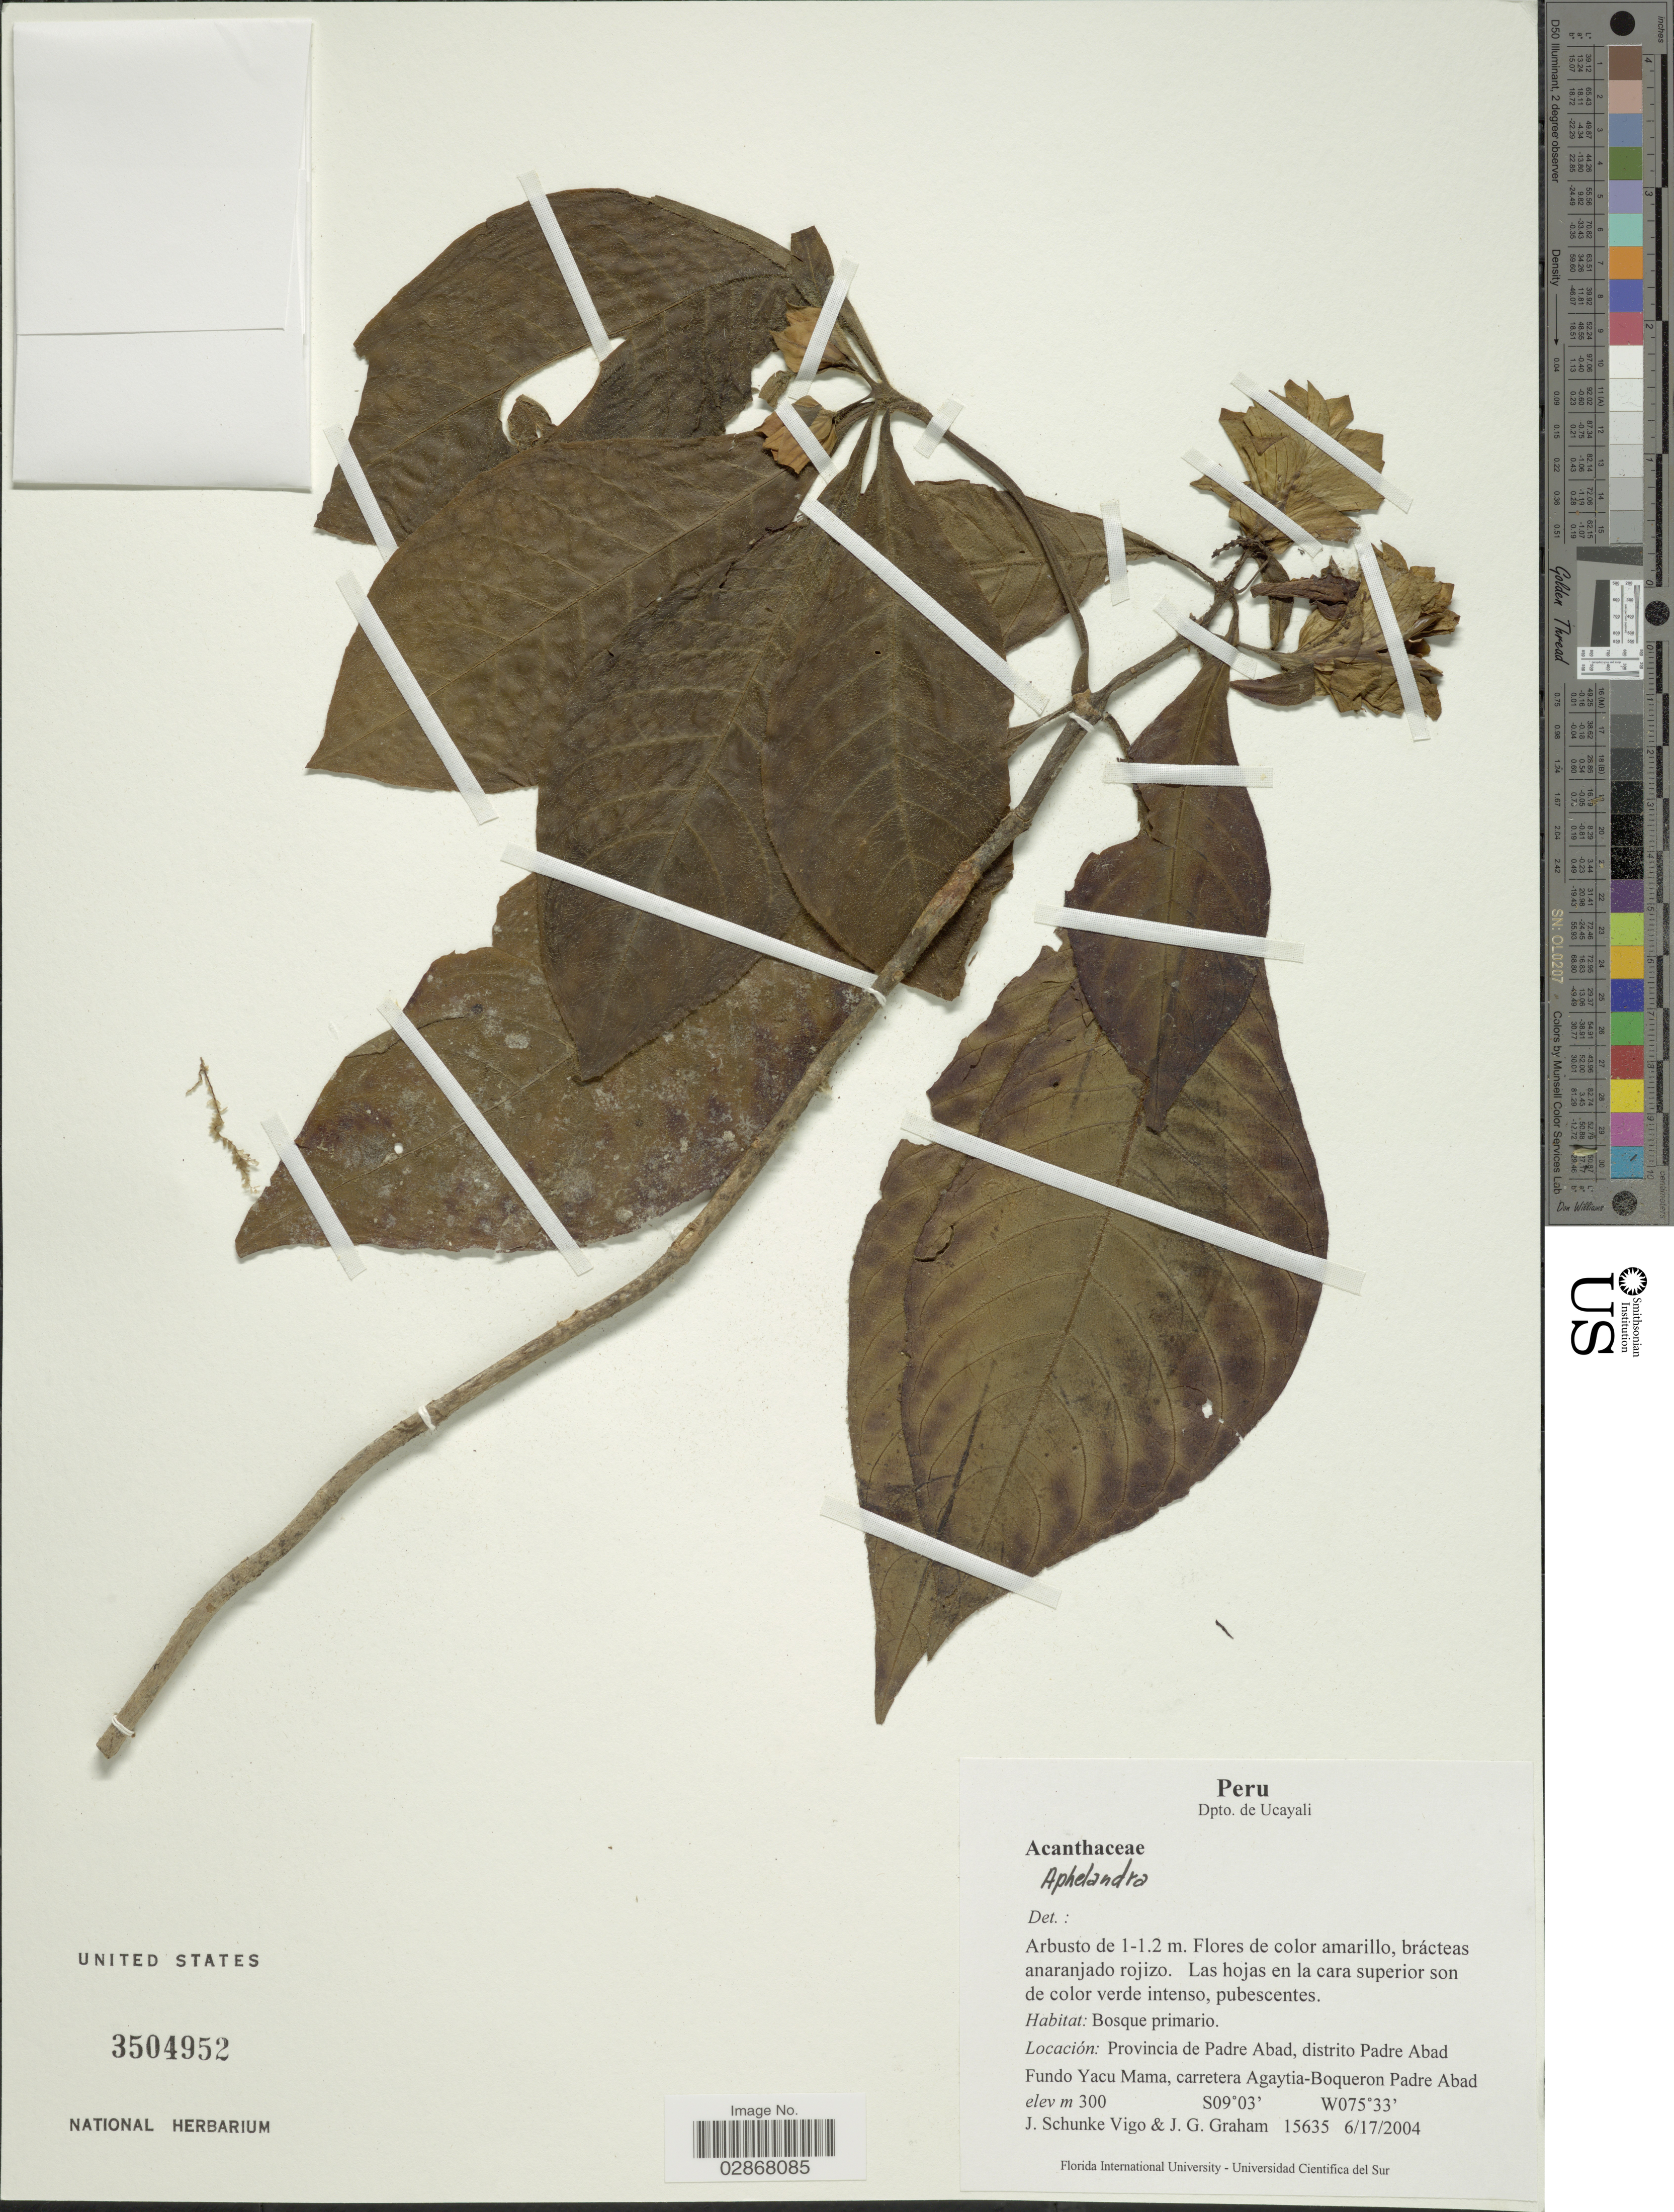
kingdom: Plantae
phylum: Tracheophyta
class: Magnoliopsida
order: Lamiales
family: Acanthaceae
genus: Aphelandra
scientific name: Aphelandra sp.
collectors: J. Schunke Vigo & J. Graham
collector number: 15635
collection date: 2004-06-17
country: Peru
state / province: Ucayali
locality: Dpto. de Ucayali. Provincia de Padre Abad, distrito Padre Abad. Fundo Yacu Mama, carretera Agaytia-Boqueron Padre Abad.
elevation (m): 300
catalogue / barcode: US 3504952